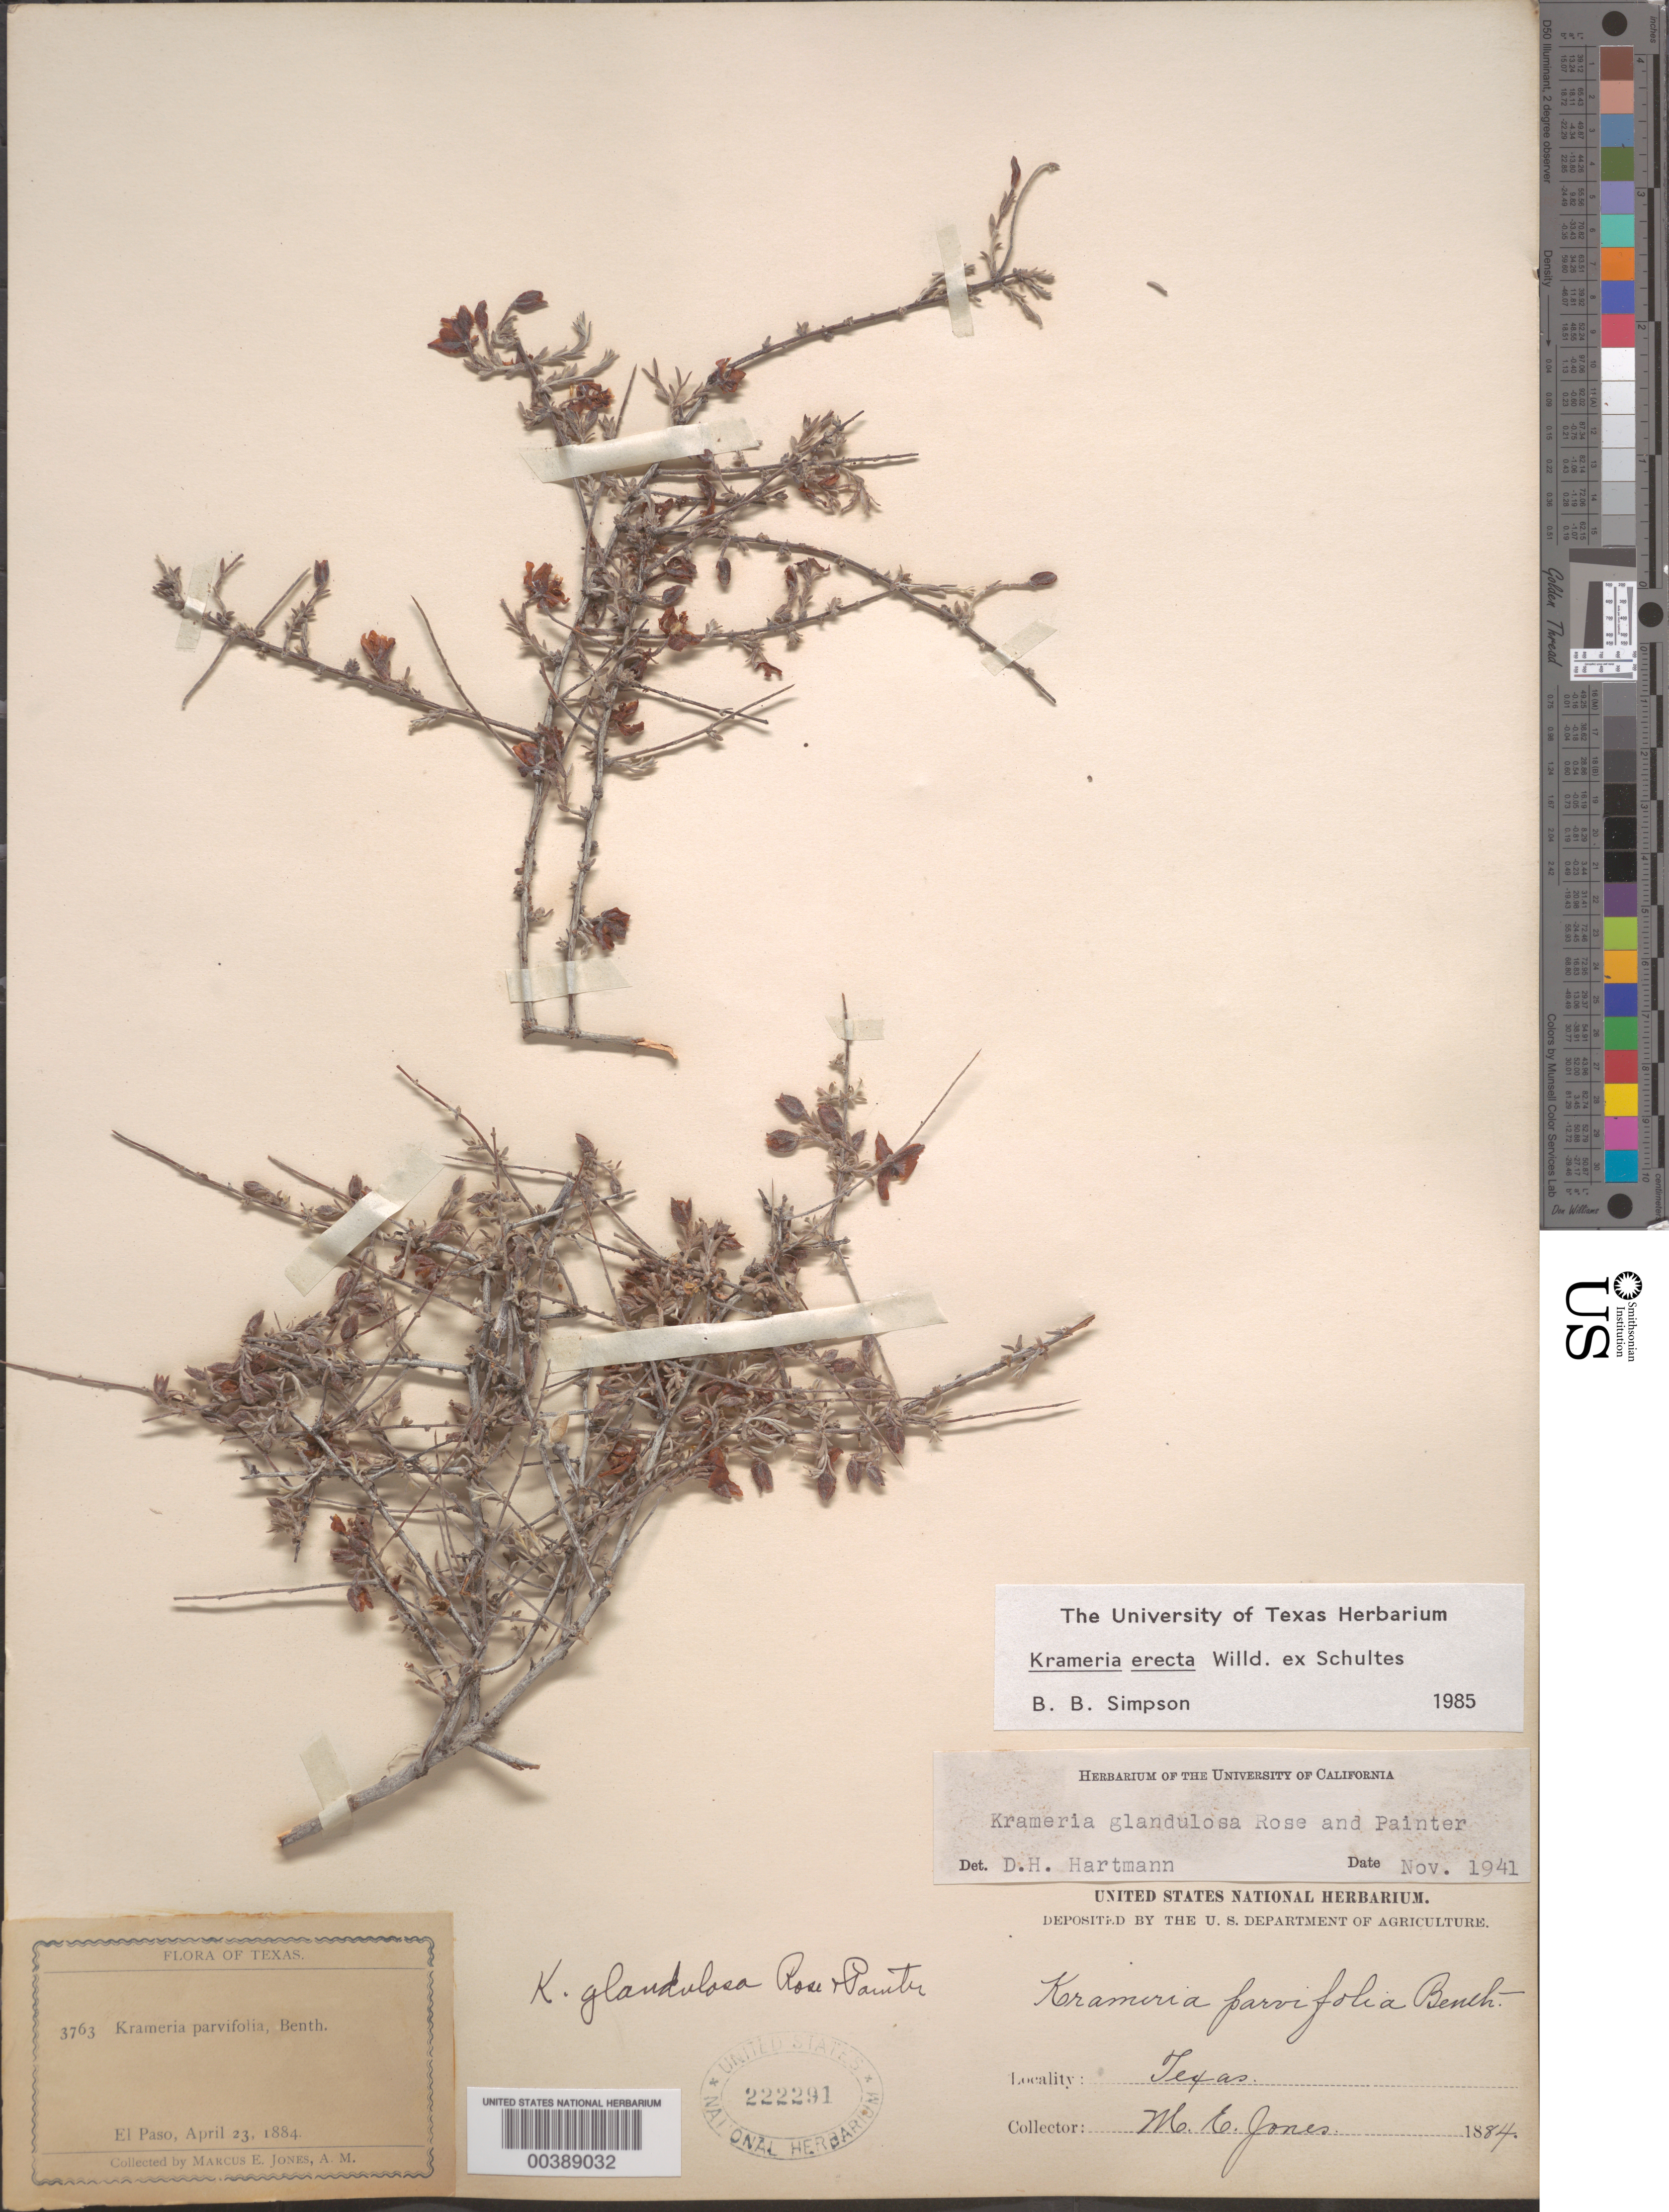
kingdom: Plantae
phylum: Tracheophyta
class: Magnoliopsida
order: Zygophyllales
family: Krameriaceae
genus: Krameria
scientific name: Krameria glandulosa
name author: Rose & J.H. Painter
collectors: M. E. Jones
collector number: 3763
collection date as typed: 23 Apr 1884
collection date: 1884-04-23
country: United States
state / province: Texas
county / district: El Paso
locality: El Paso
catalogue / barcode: US 222291